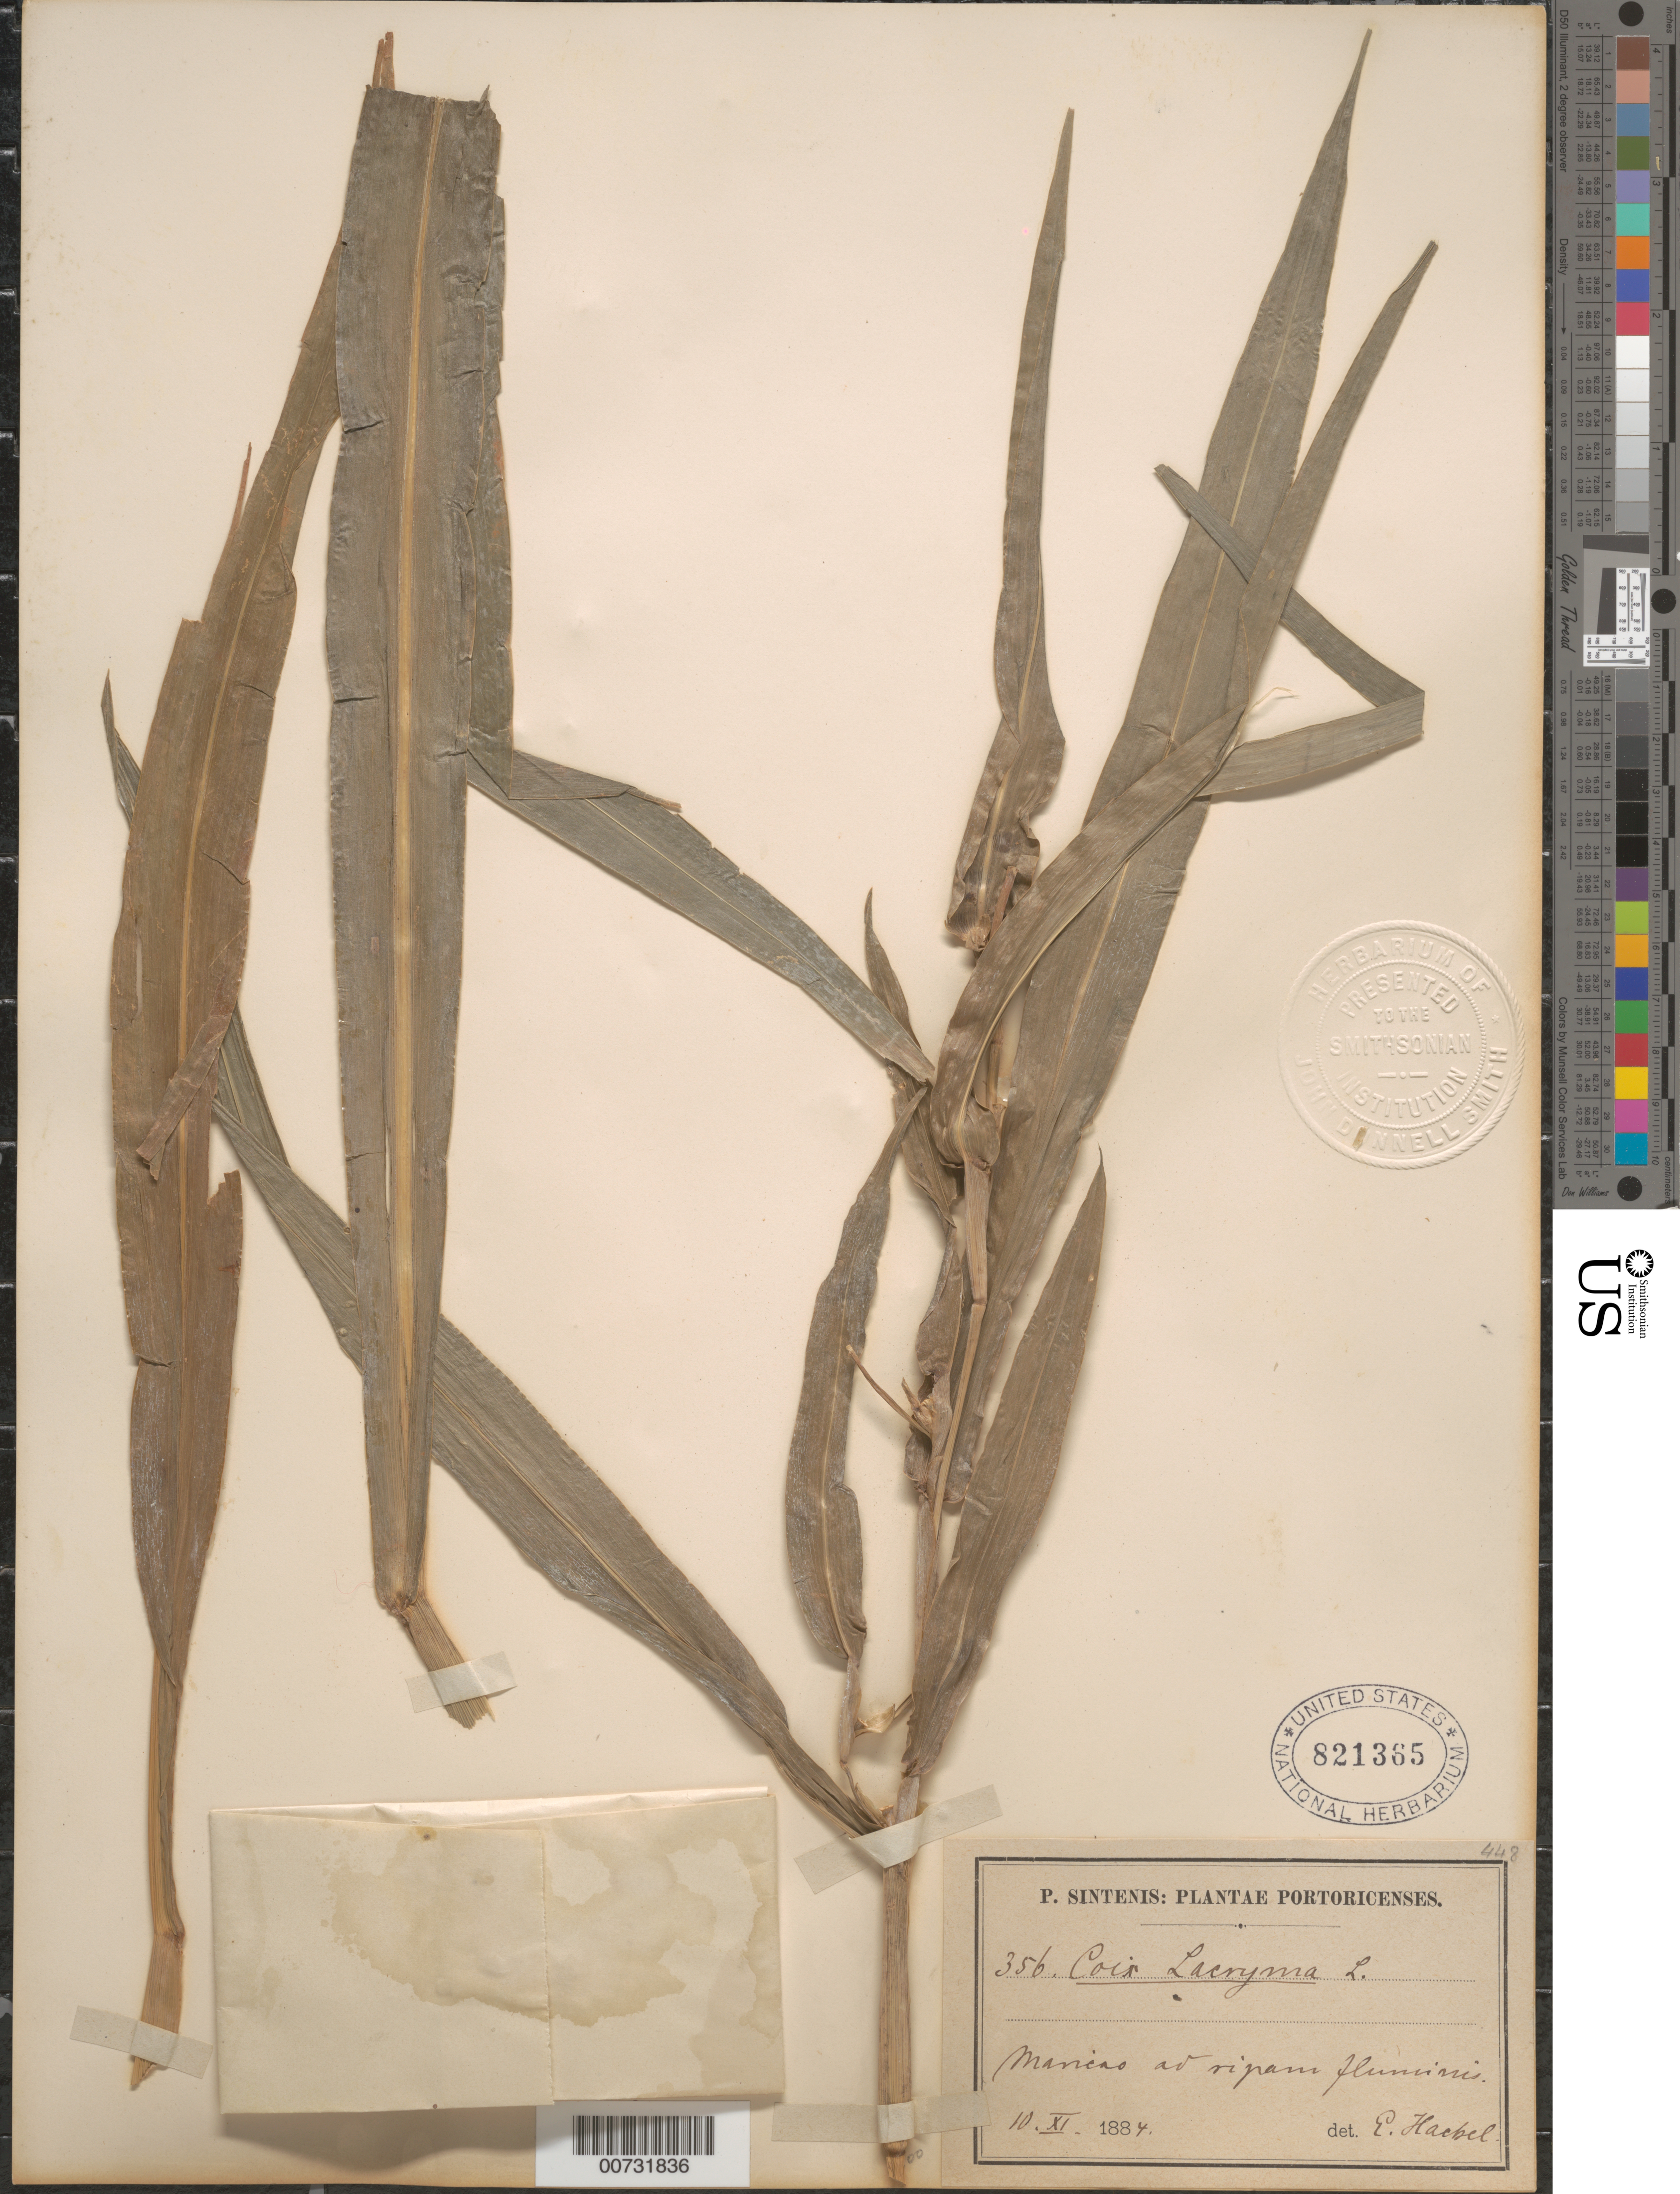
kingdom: Plantae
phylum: Tracheophyta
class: Liliopsida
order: Poales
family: Poaceae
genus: Coix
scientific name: Coix lacryma-jobi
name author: L.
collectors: P. Sintenis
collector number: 356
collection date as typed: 10 Nov 1884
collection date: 1884-11-10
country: Puerto Rico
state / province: Maricao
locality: Maricao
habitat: Ad ripam fluminis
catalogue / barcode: US 821365